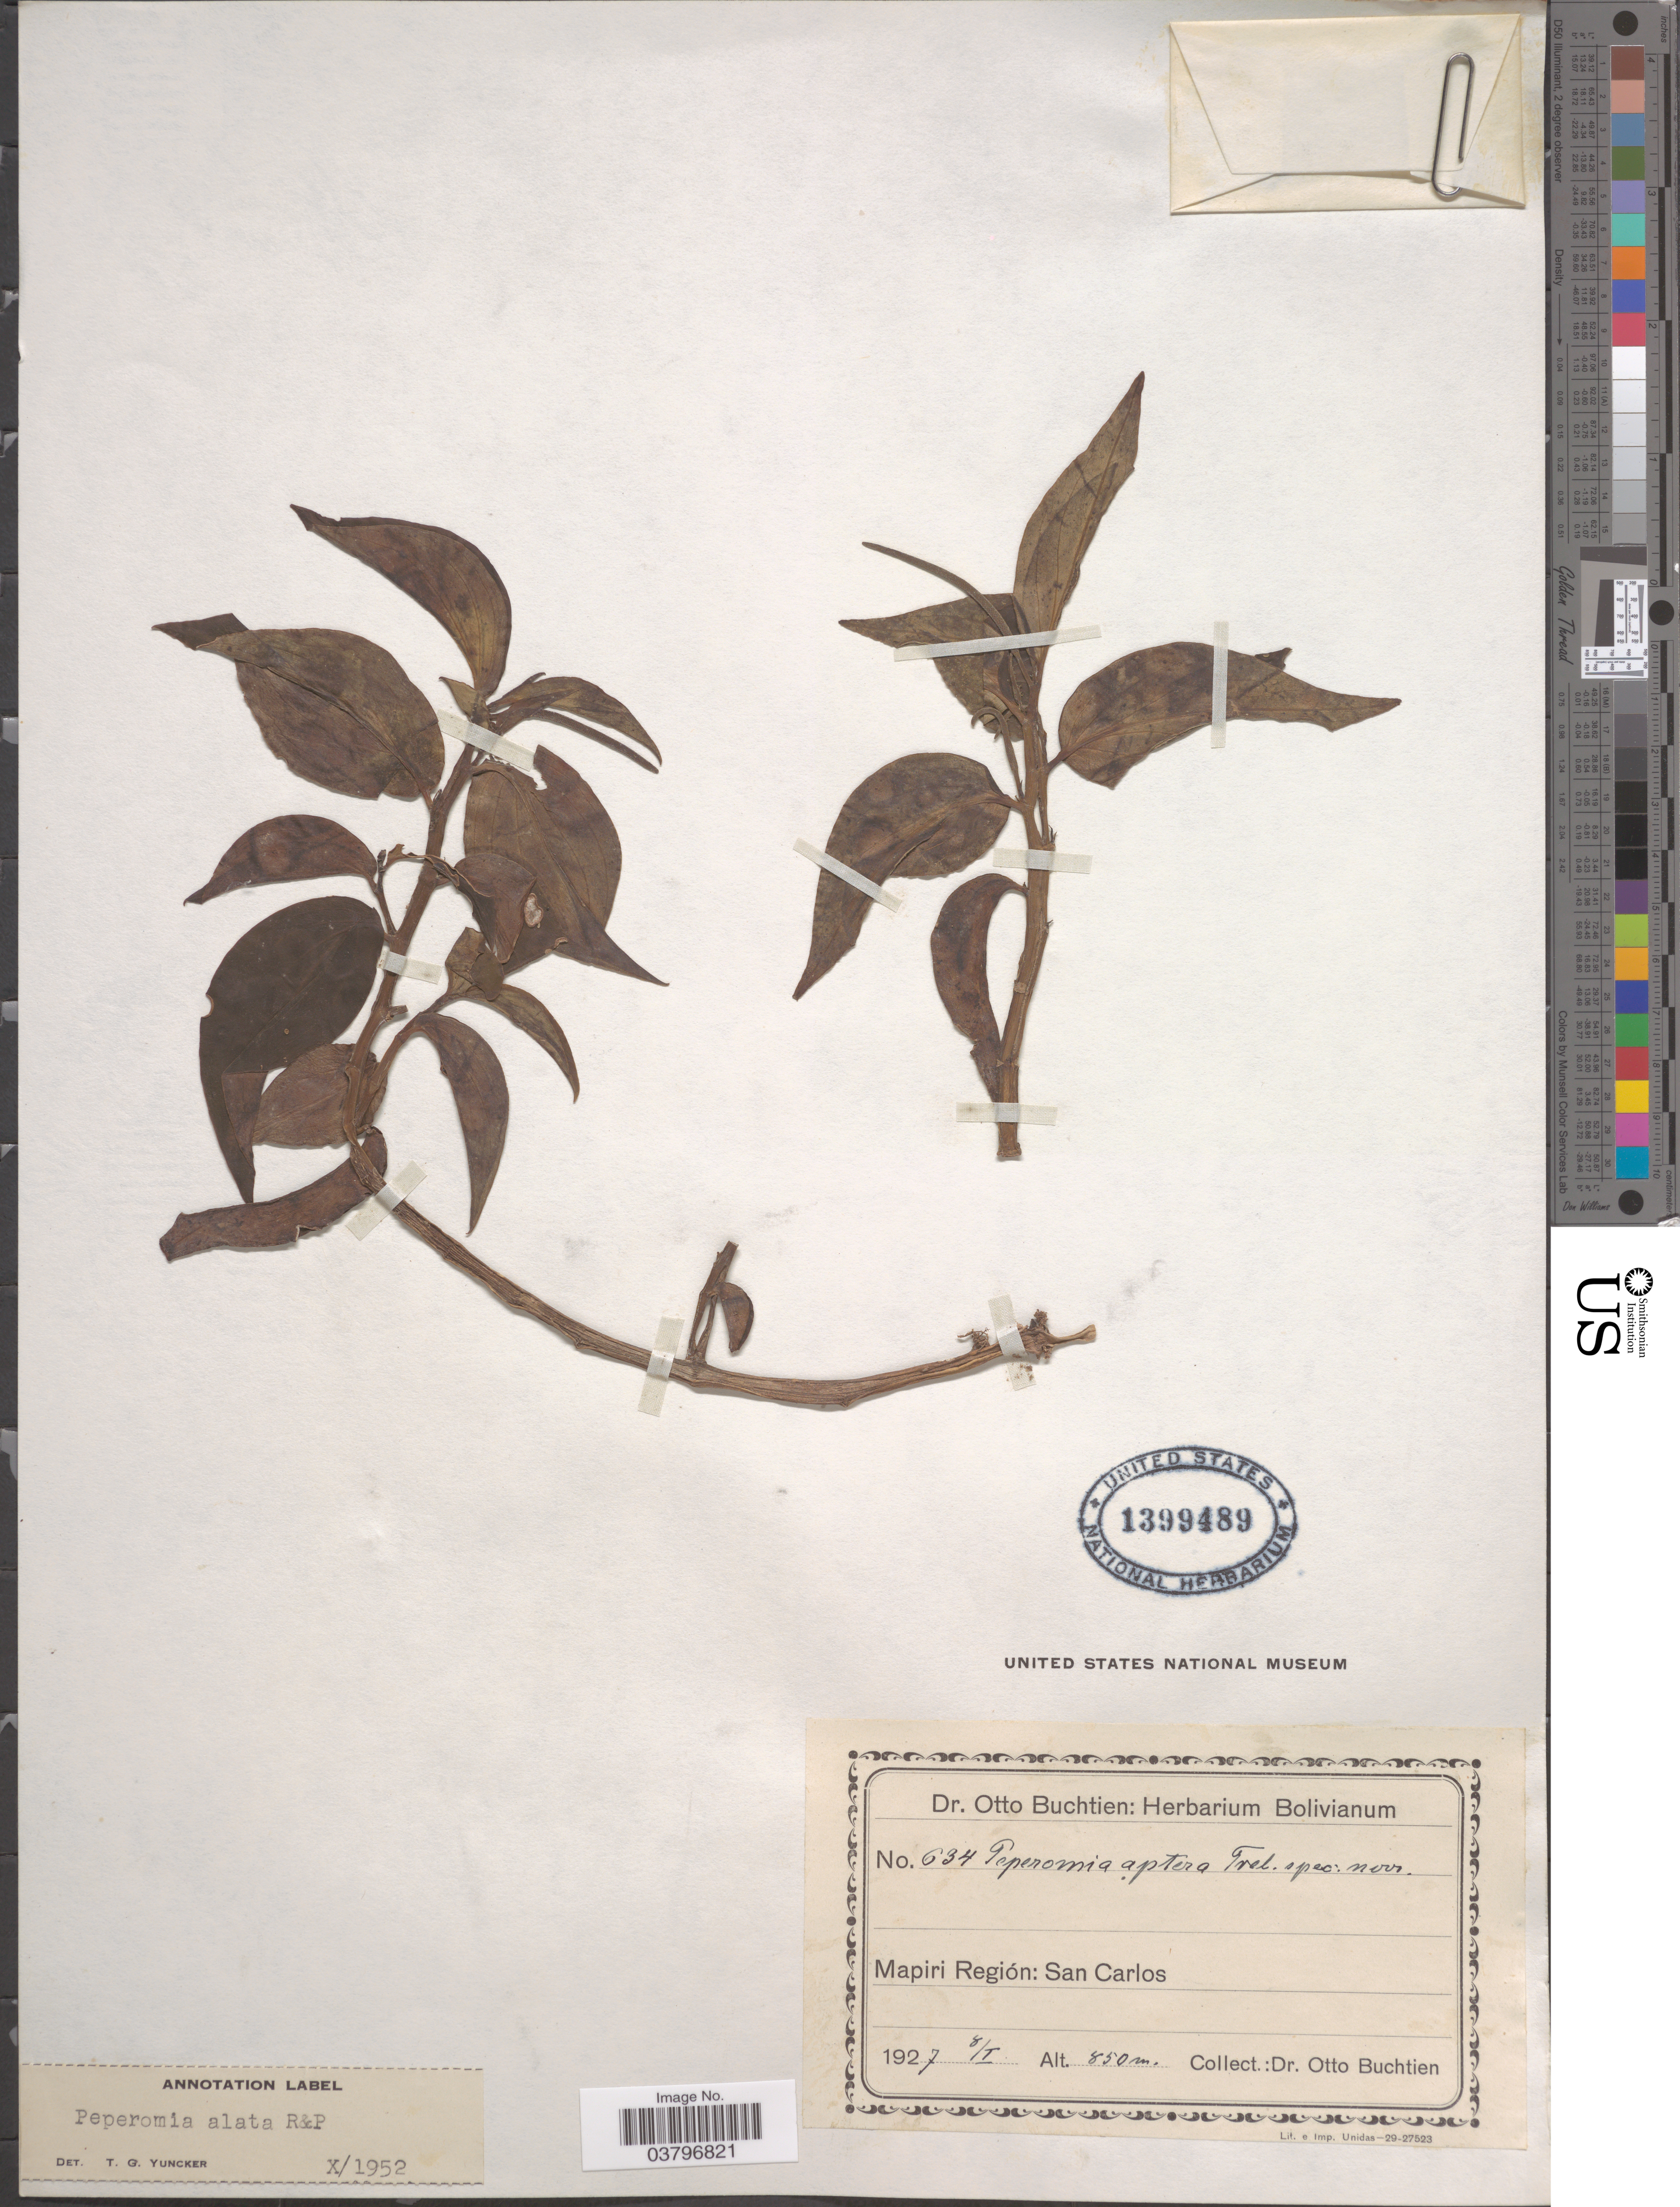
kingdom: Plantae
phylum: Tracheophyta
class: Magnoliopsida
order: Piperales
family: Piperaceae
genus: Peperomia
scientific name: Peperomia alata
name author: Ruiz & Pav.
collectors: O. Buchtien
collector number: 634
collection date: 1927-01-08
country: Bolivia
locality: Mapiri Región: San Carlos.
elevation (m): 850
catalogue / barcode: US 1399489